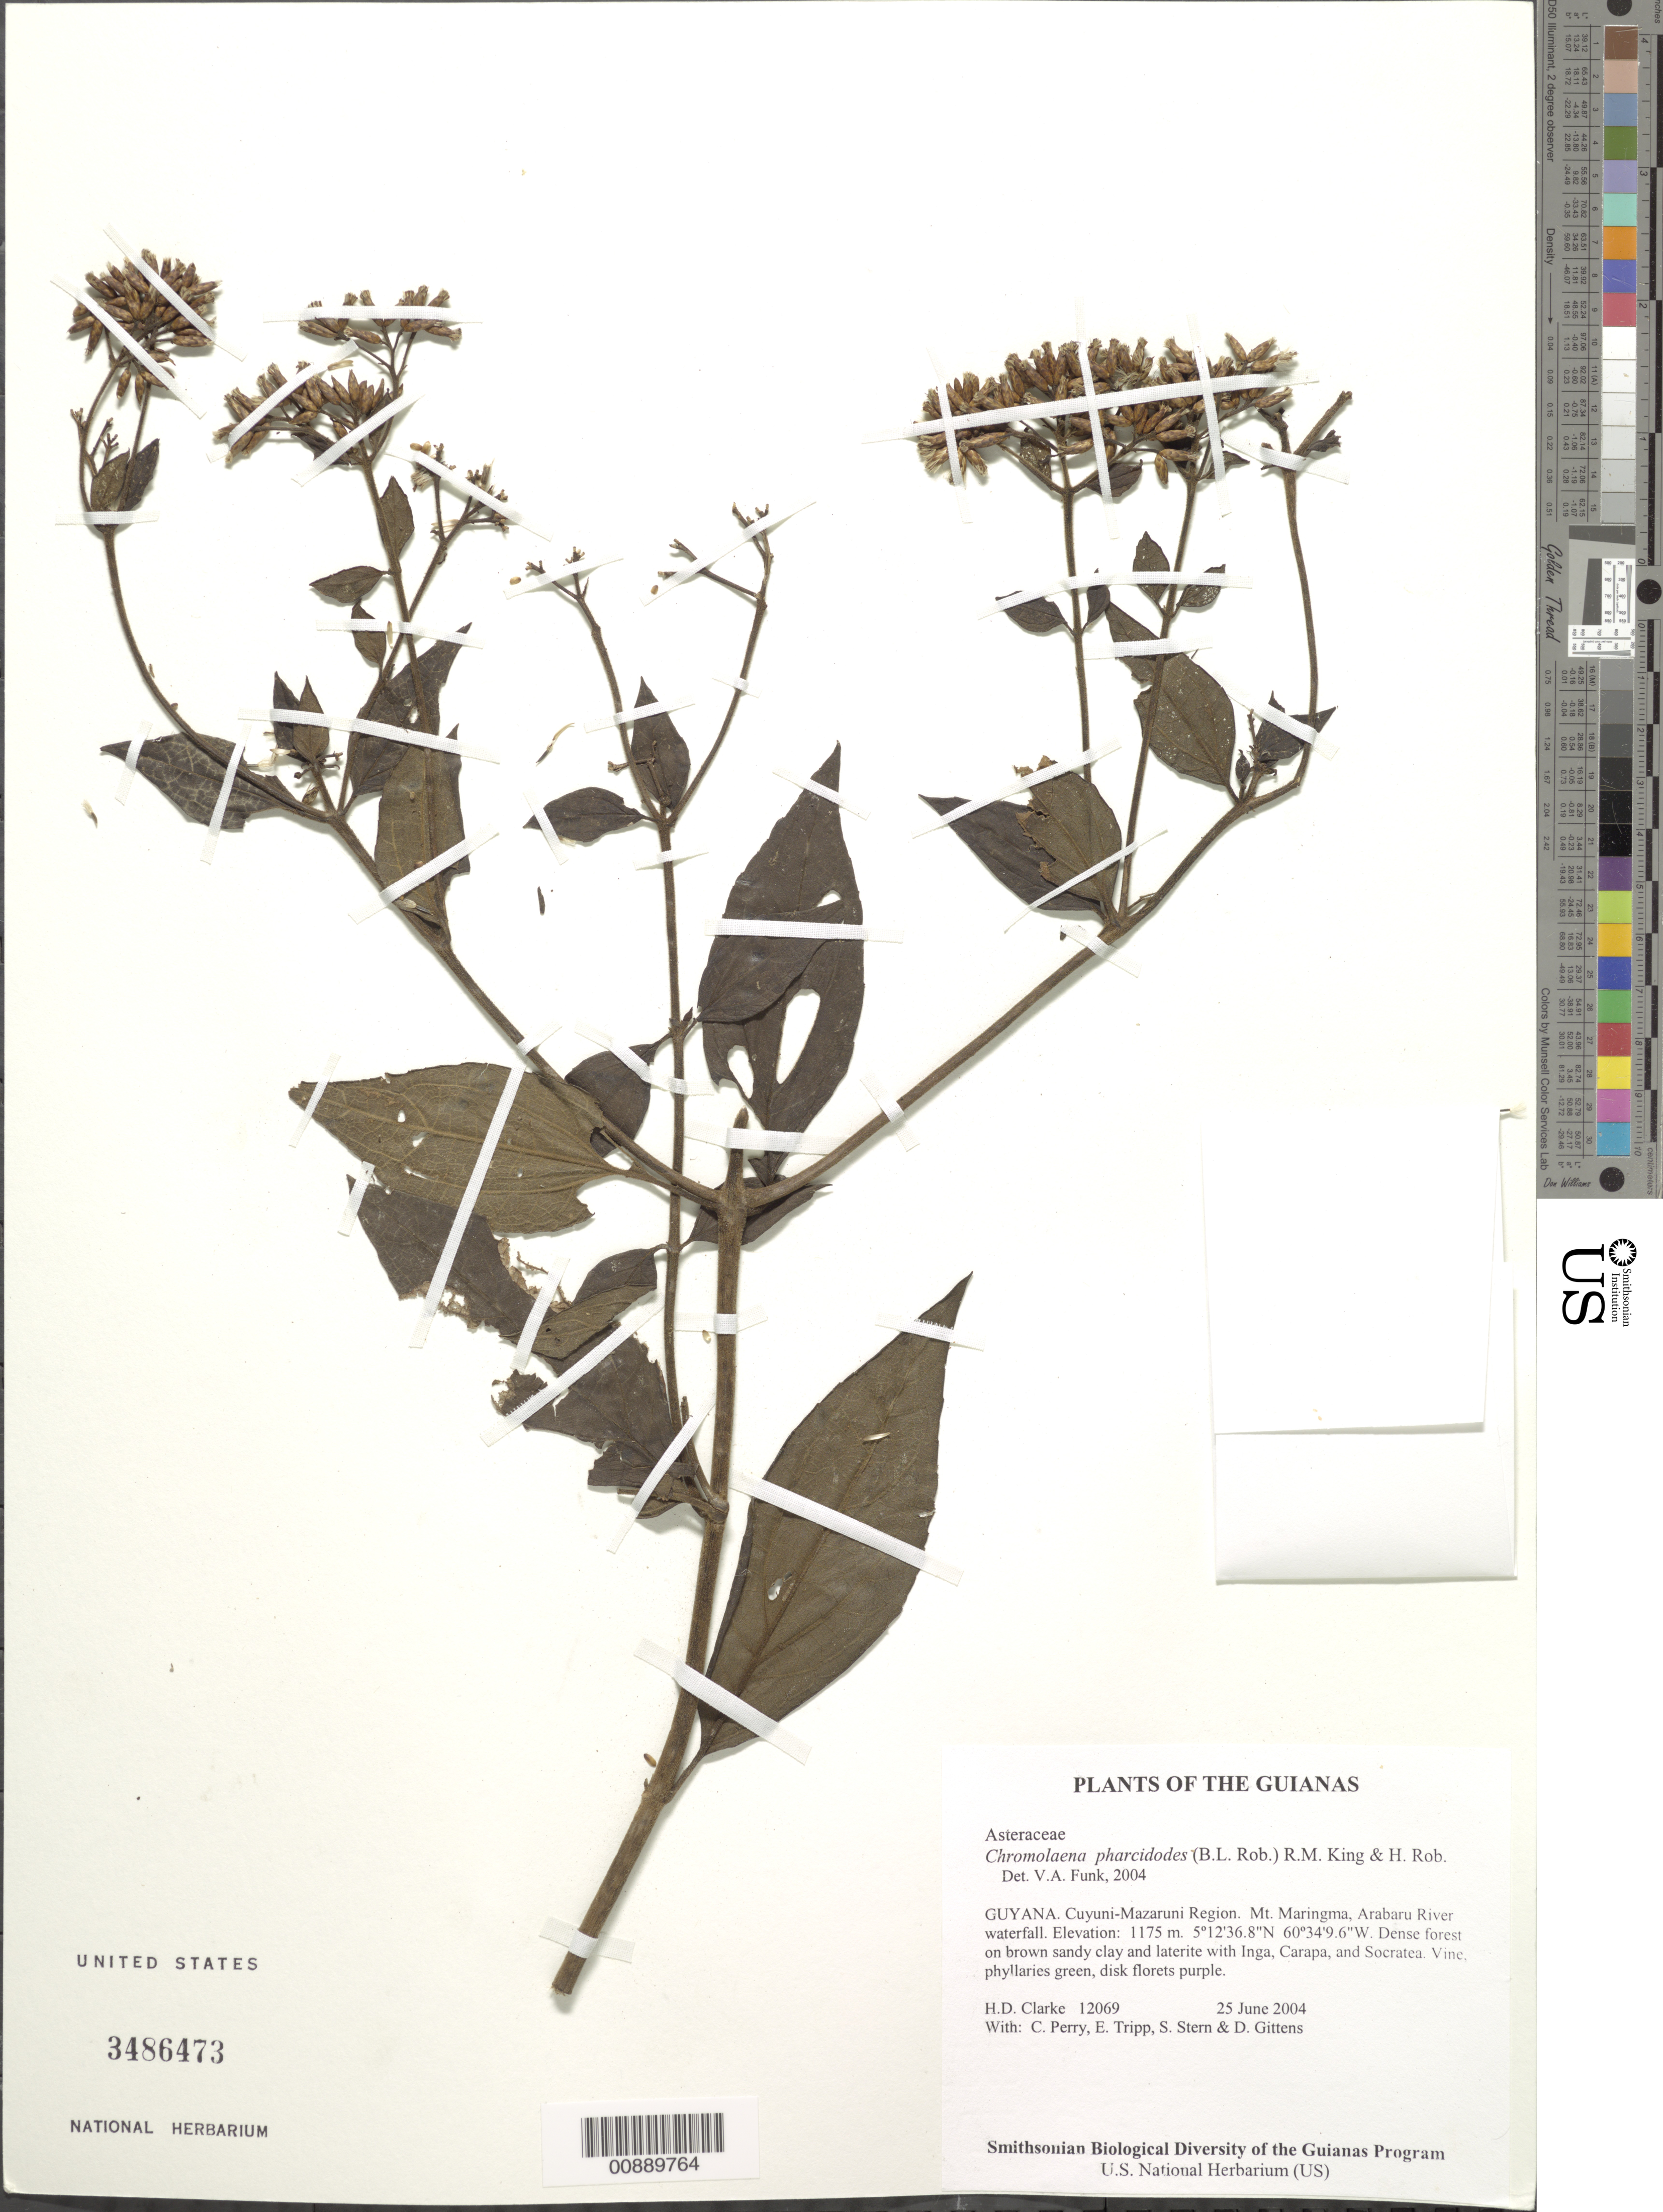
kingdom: Plantae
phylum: Tracheophyta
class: Magnoliopsida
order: Asterales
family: Asteraceae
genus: Chromolaena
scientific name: Chromolaena pharcidodes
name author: (B.L. Rob.) R.M. King & H. Rob.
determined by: Funk, Vicki A., (BOT), Smithsonian Institution - National Museum of Natural History (UNITED STATES)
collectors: H. D. Clarke, C. Perry, E. Tripp, S. R. Stern & D. Gittens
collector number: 12069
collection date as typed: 25 June 2004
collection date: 2004-06-25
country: Guyana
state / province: Cuyuni-Mazaruni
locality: Mt. Maringma, Arabaru River waterfall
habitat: Dense forest on brown sandy clay and laterite with Inga, Carapa, and Socratea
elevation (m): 1175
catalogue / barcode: US 3486473